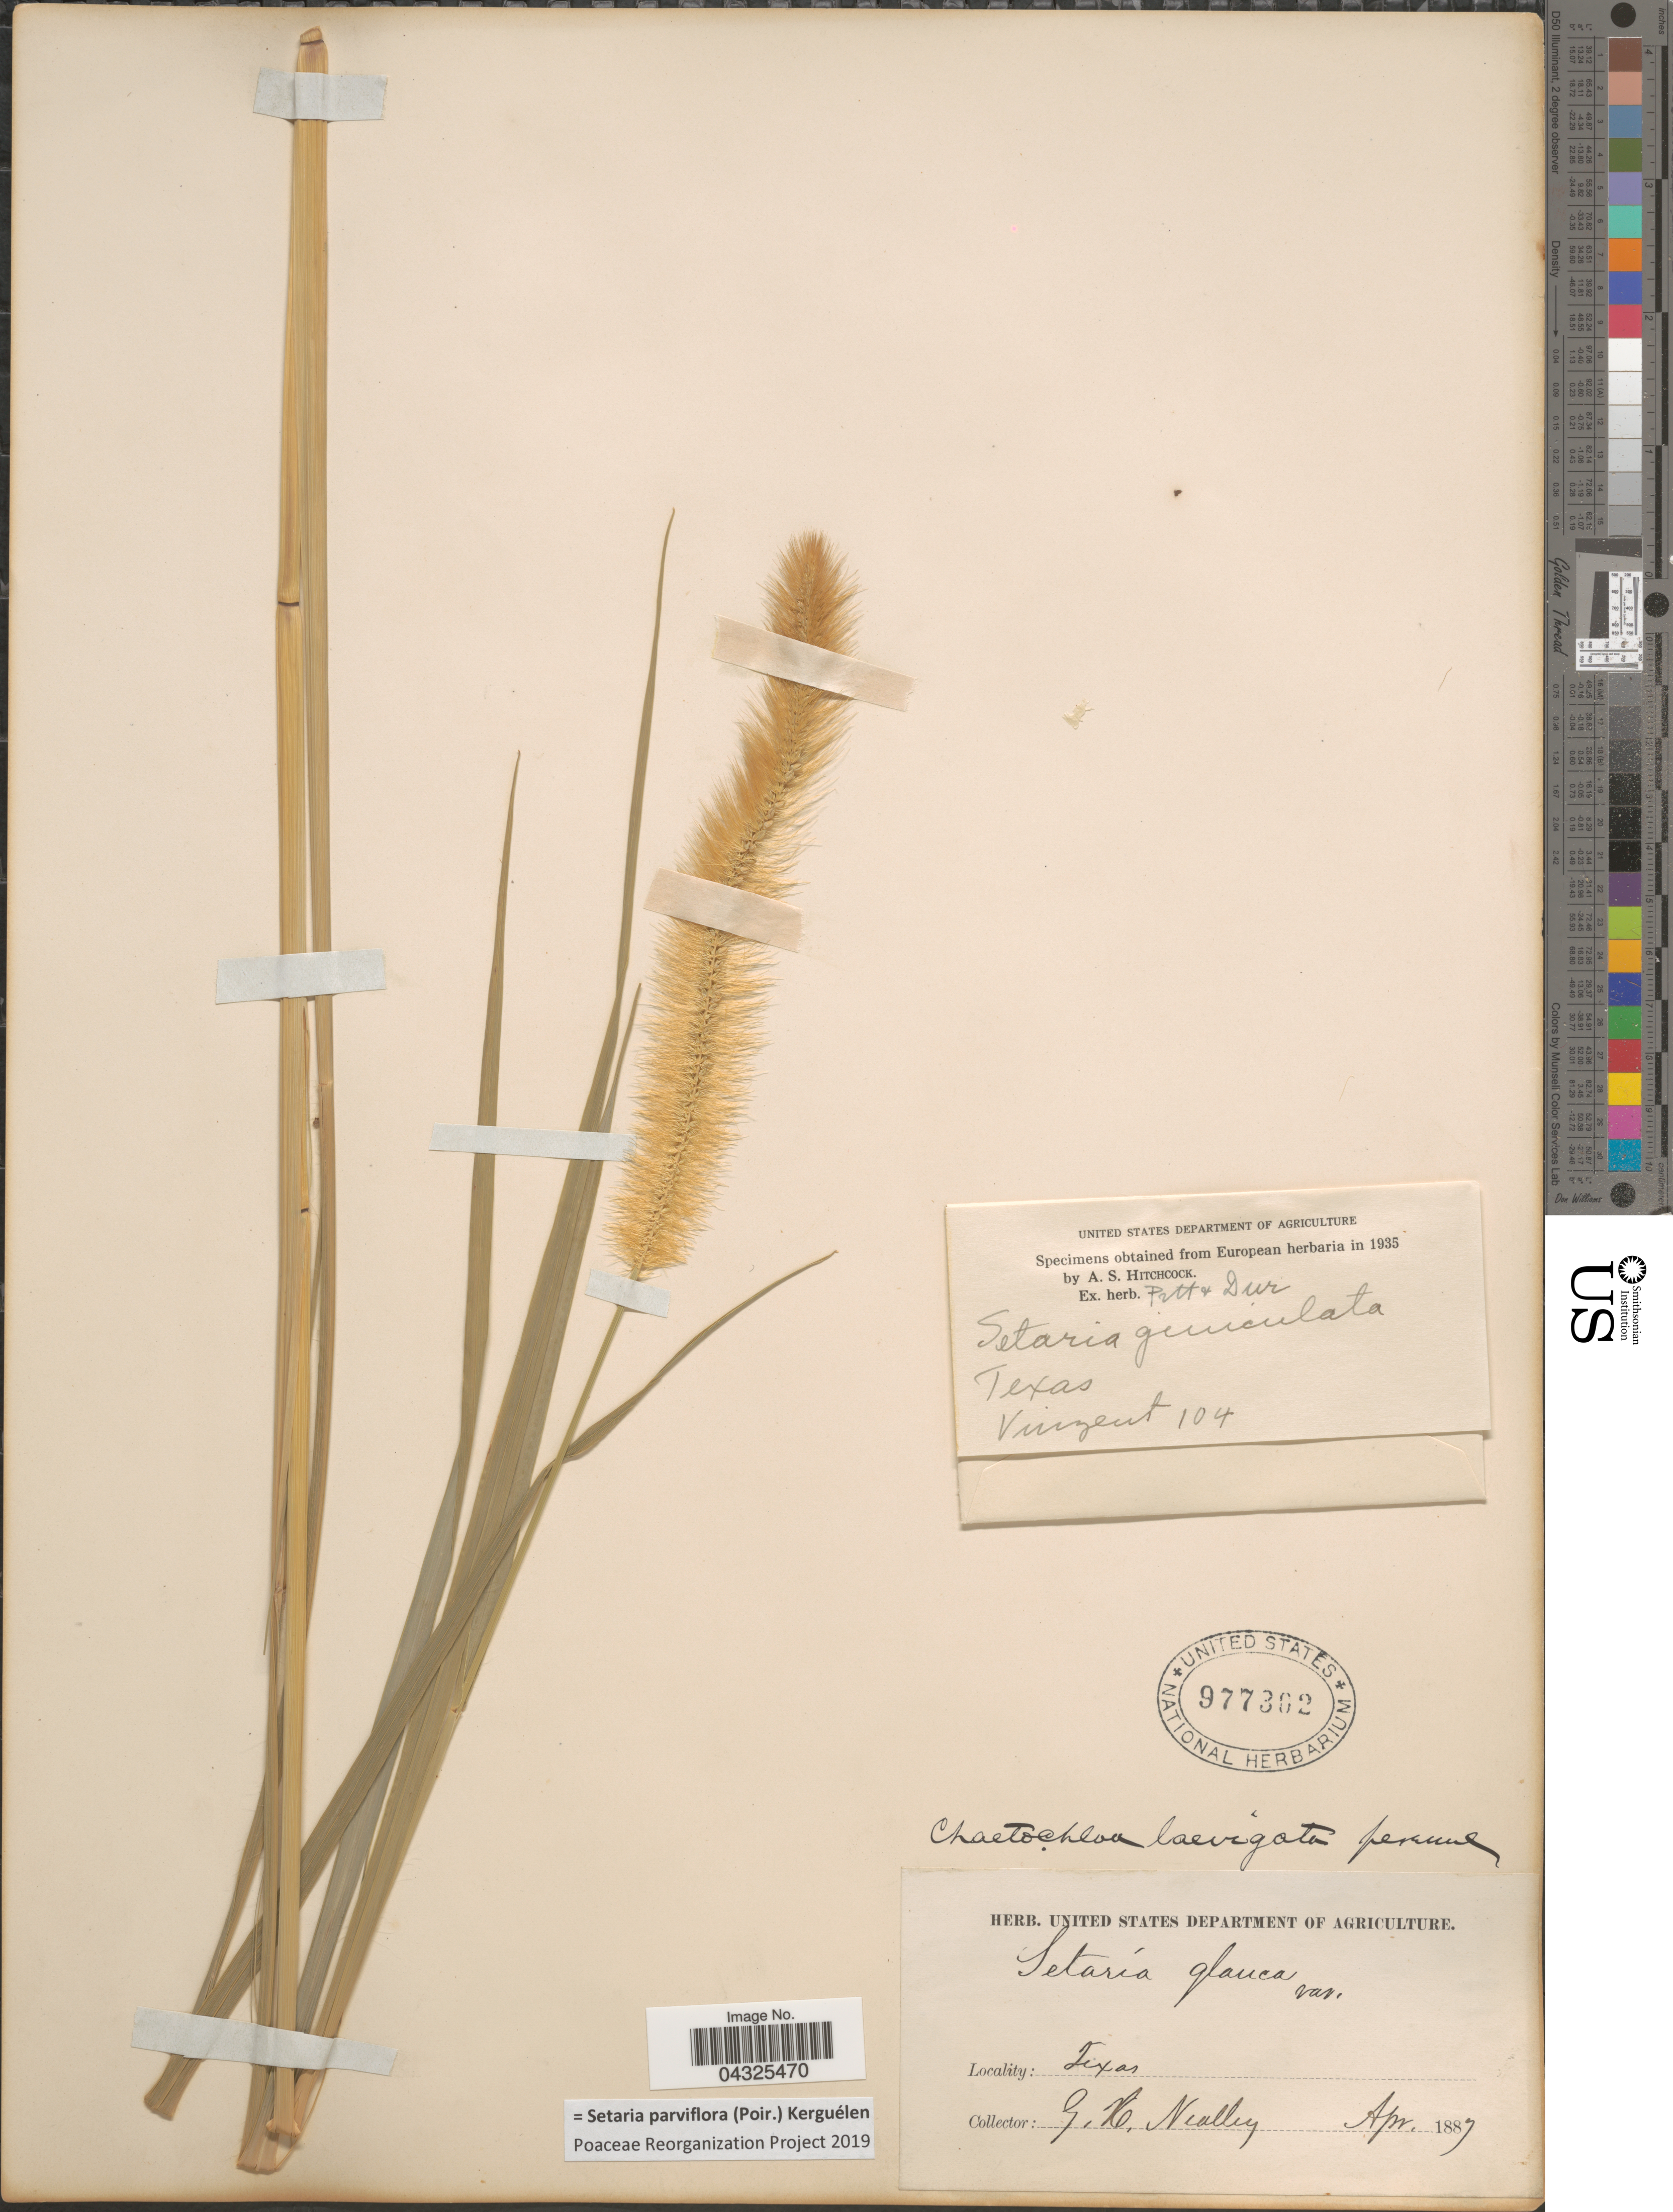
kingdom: Plantae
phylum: Tracheophyta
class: Liliopsida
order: Poales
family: Poaceae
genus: Setaria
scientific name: Setaria parviflora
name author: (Poir.) Kerguélen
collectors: G. C. Nealley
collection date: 1887-04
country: United States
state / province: Texas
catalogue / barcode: US 977302-2